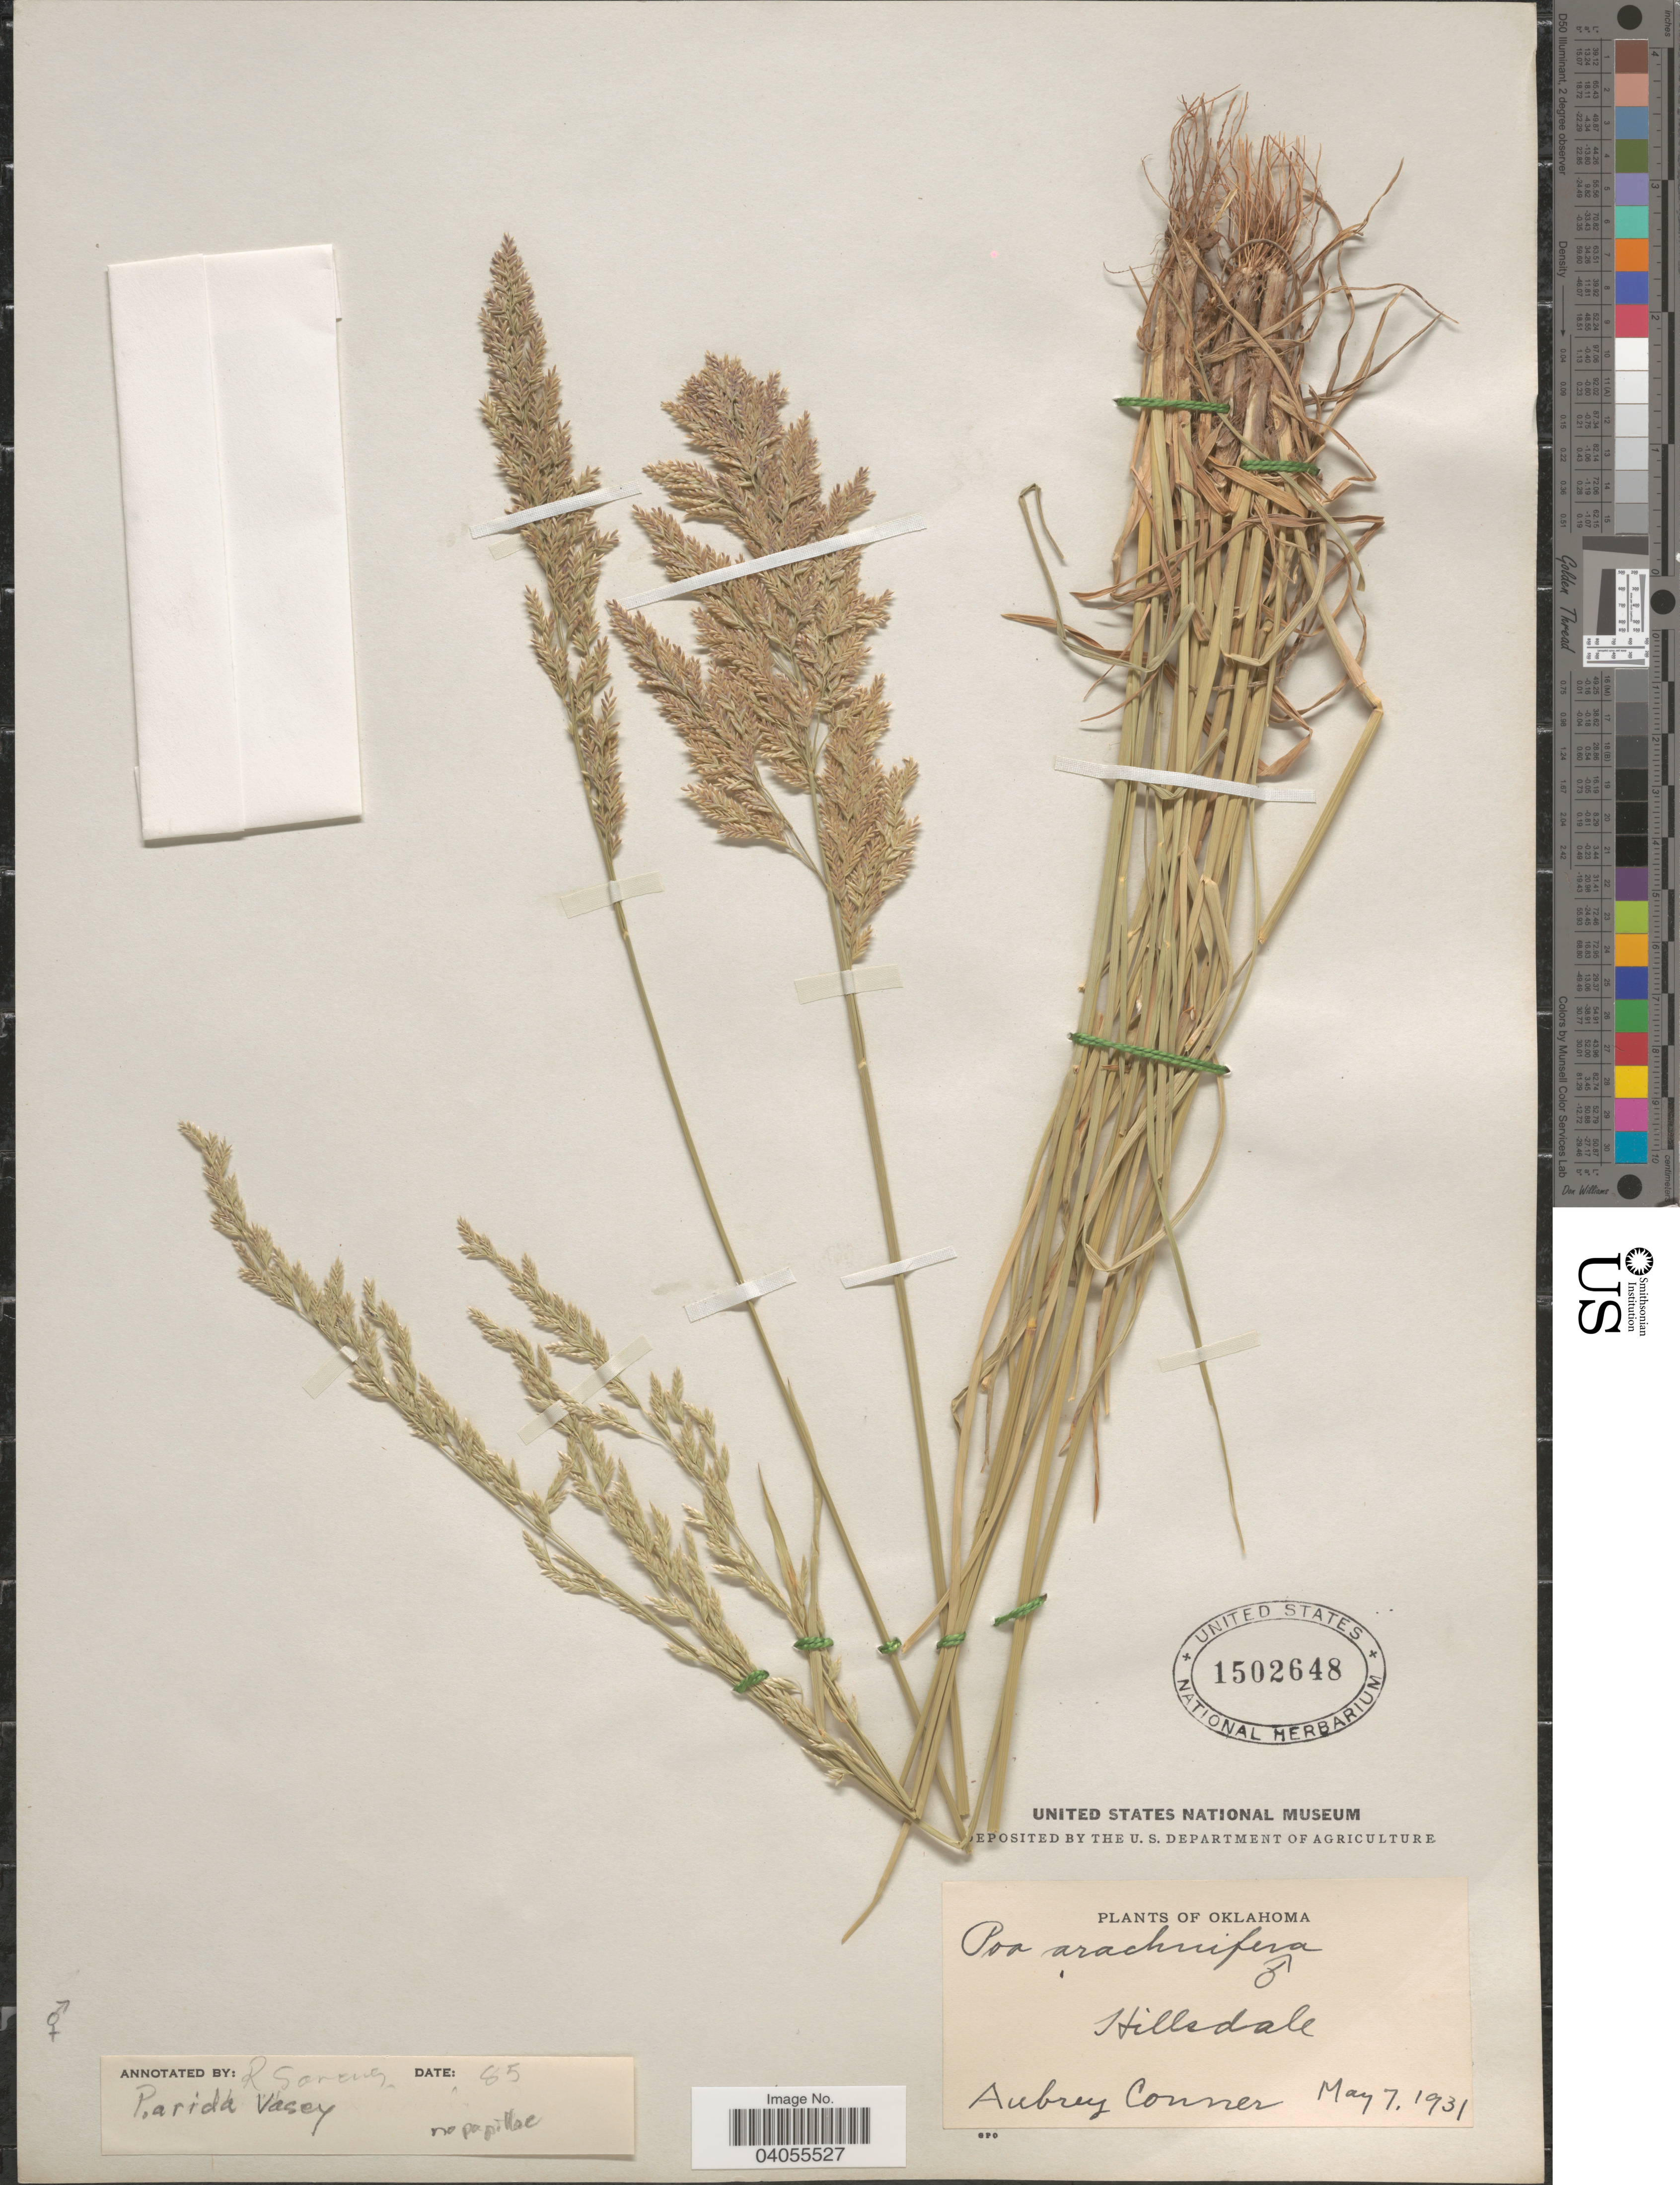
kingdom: Plantae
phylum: Tracheophyta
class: Liliopsida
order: Poales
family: Poaceae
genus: Poa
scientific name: Poa arida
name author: Vasey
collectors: A. Conner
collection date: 1931-05-07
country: United States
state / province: Oklahoma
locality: Hillsdale.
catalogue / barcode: US 1502648